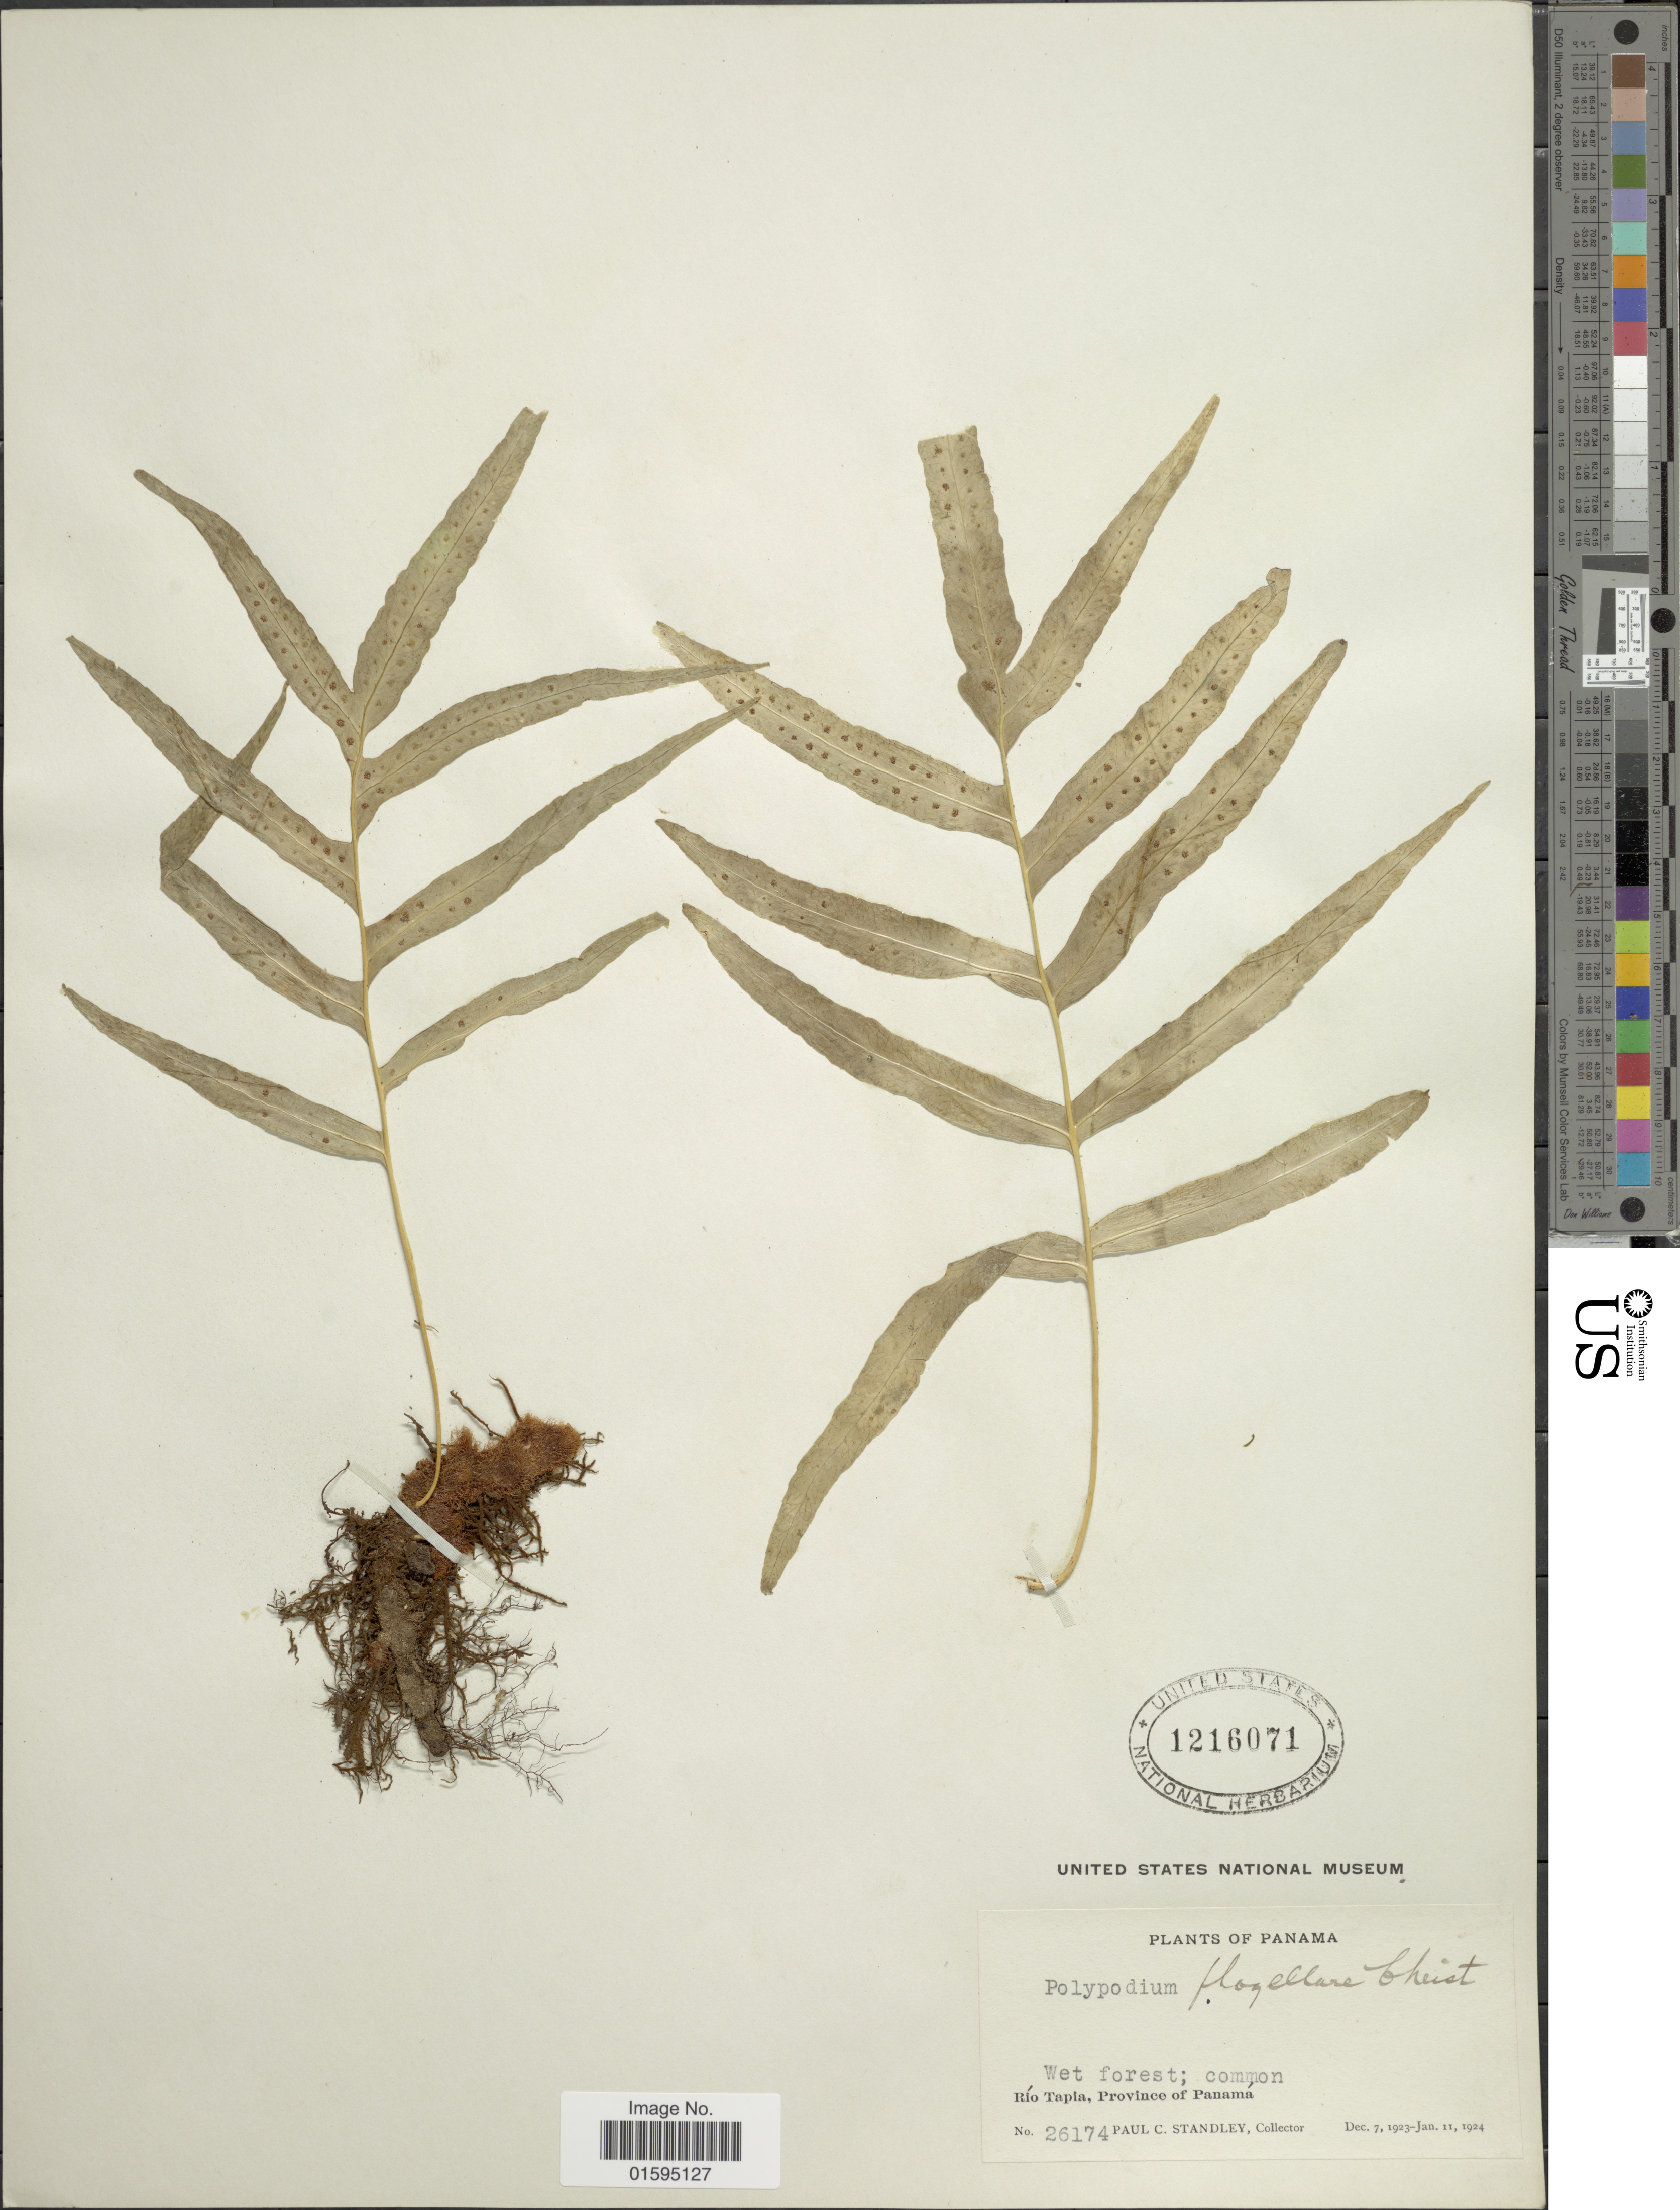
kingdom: Plantae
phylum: Tracheophyta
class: Polypodiopsida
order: Polypodiales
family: Polypodiaceae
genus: Polypodium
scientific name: Polypodium flagellare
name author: Christ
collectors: P. C. Standley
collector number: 26174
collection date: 1923-12-07/1924-01-11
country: Panama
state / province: Panamá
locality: Río Tapia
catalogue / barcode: US 1216071